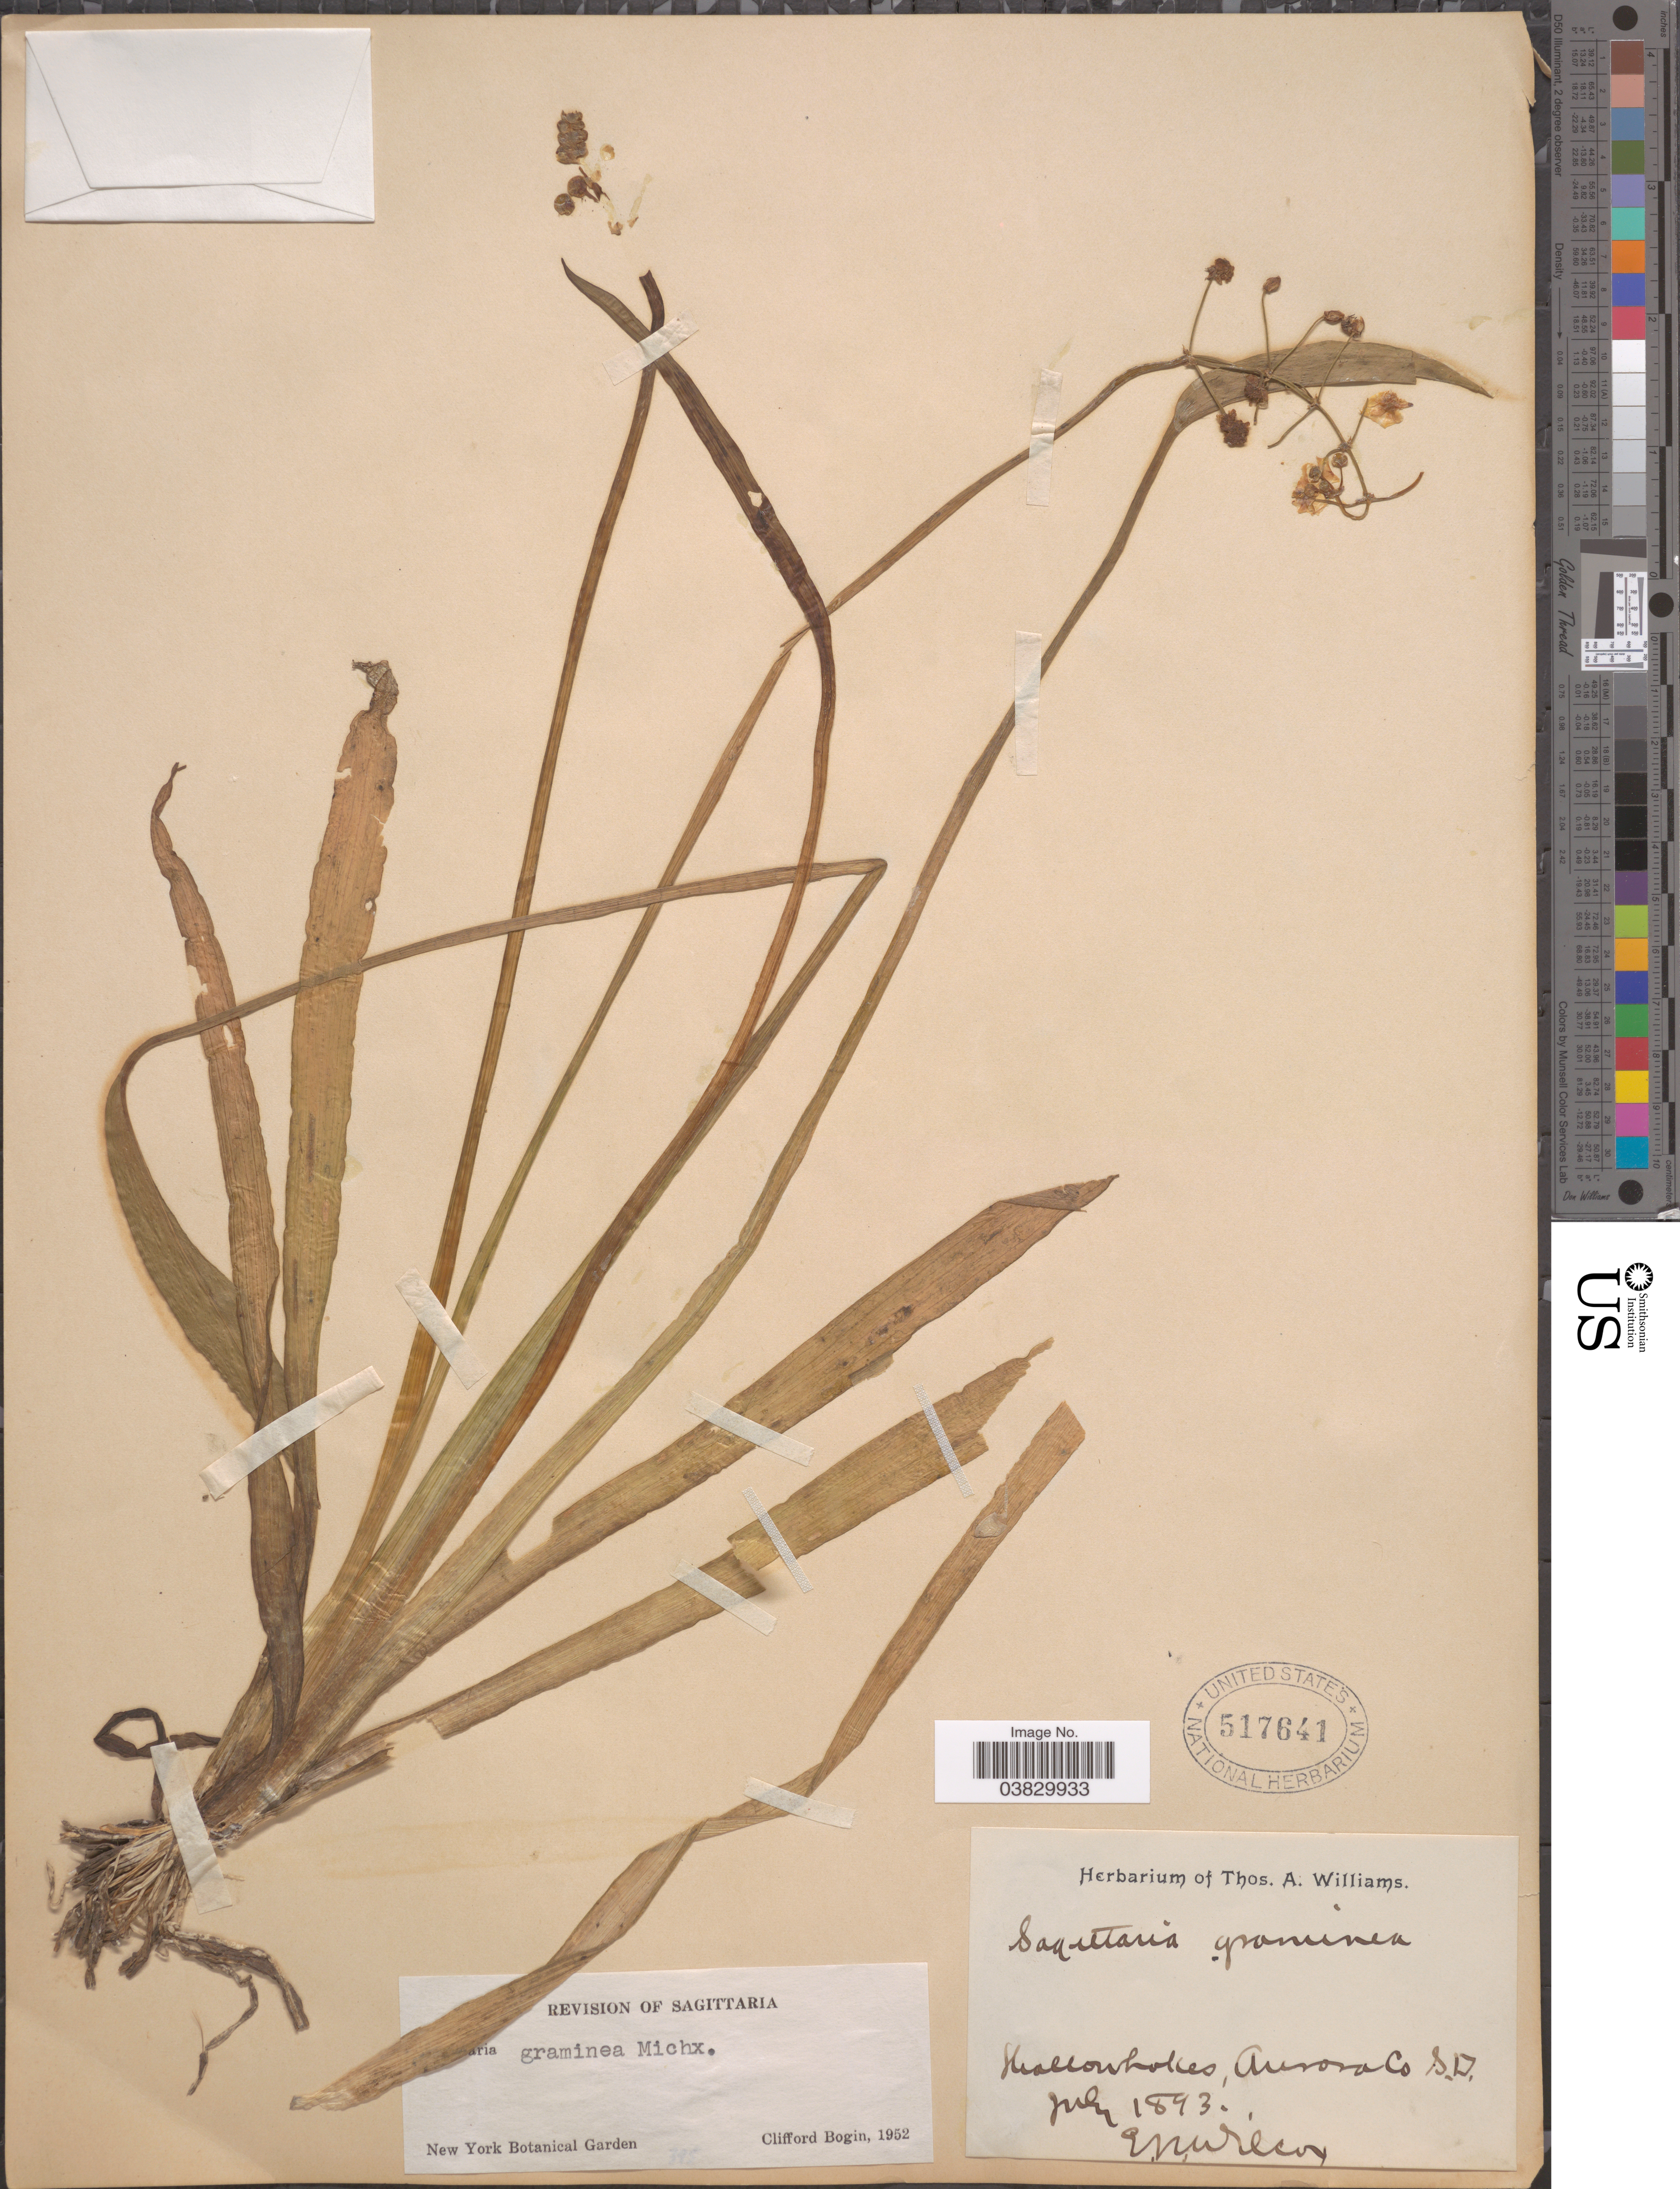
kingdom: Plantae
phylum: Tracheophyta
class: Liliopsida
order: Alismatales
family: Alismataceae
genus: Sagittaria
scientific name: Sagittaria graminea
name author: Michx.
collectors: E. V. Wilcox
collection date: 1893-07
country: United States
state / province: South Dakota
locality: Shallow lakes, Aurora Co.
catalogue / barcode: US 517641